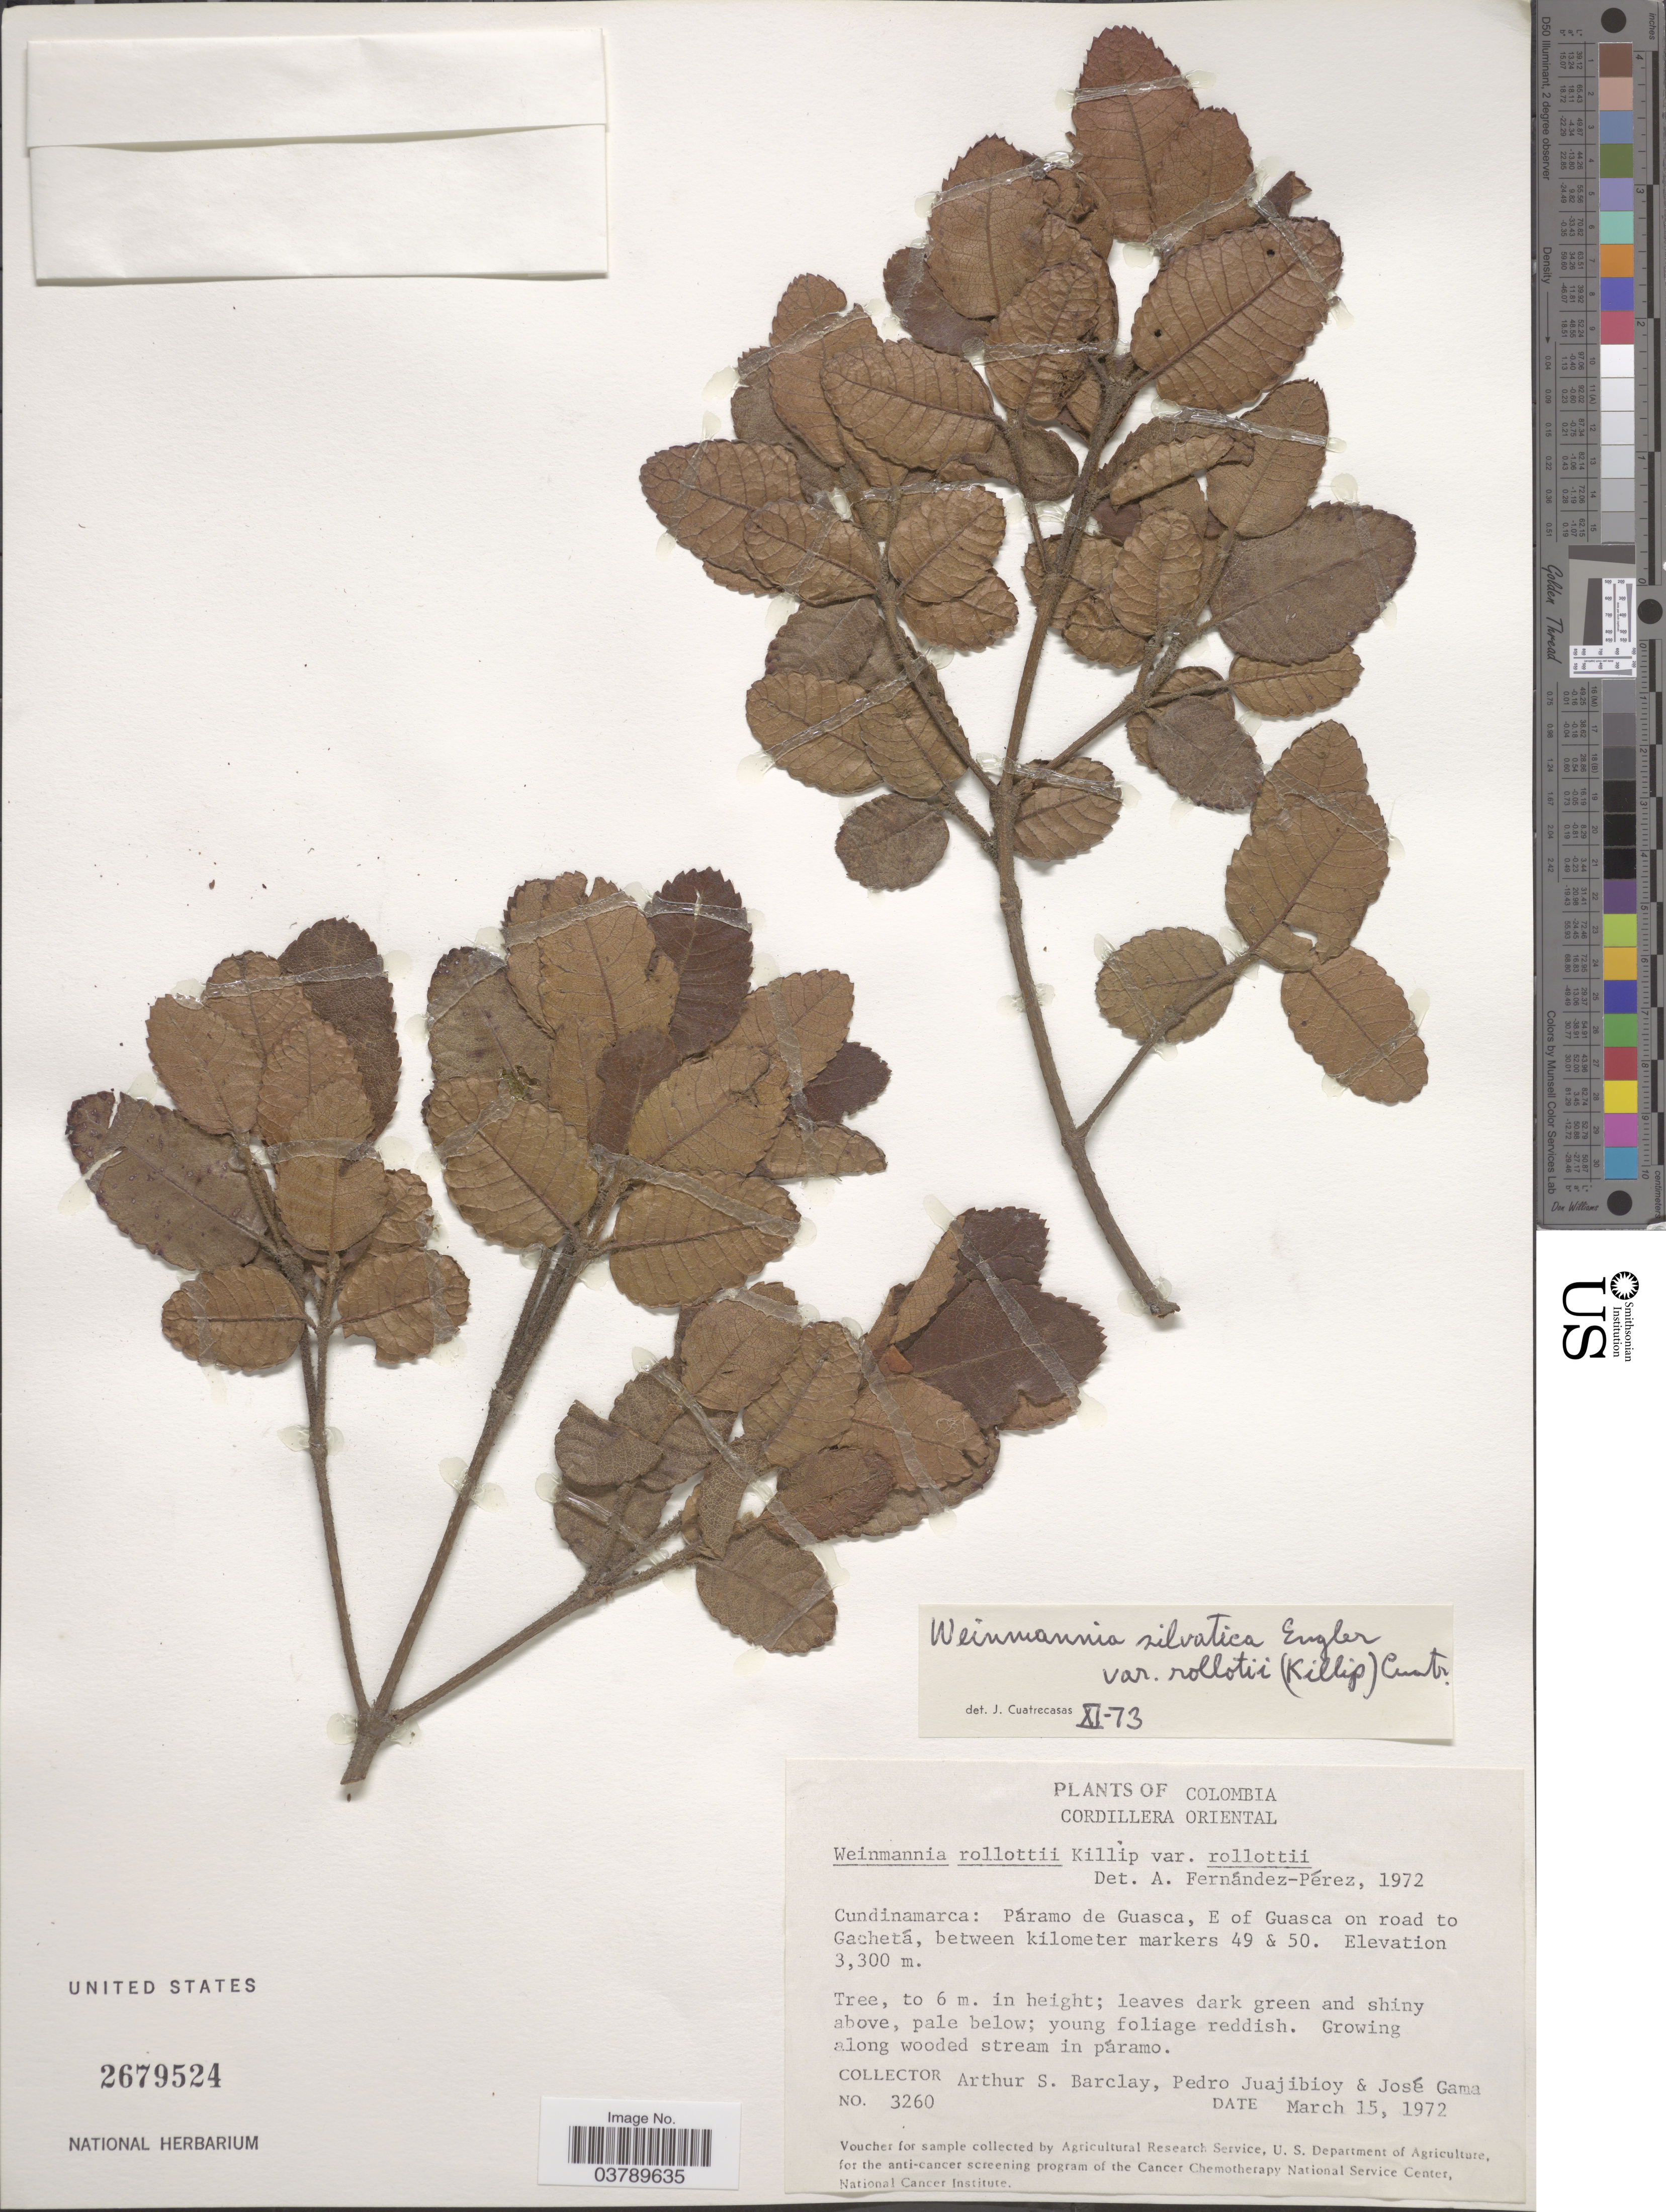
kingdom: Plantae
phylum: Tracheophyta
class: Magnoliopsida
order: Oxalidales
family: Cunoniaceae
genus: Weinmannia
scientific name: Weinmannia rollottii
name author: Killip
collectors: A. S. Barclay, P. Juajibioy & J. Gama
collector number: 3260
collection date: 1972-03-15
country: Colombia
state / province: Cundinamarca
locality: Cordillera Oriental. Páramo de Guasca, E of Guasca on road to Gachetá, between kilometer markers 49 & 50.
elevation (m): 3300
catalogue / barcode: US 2679524